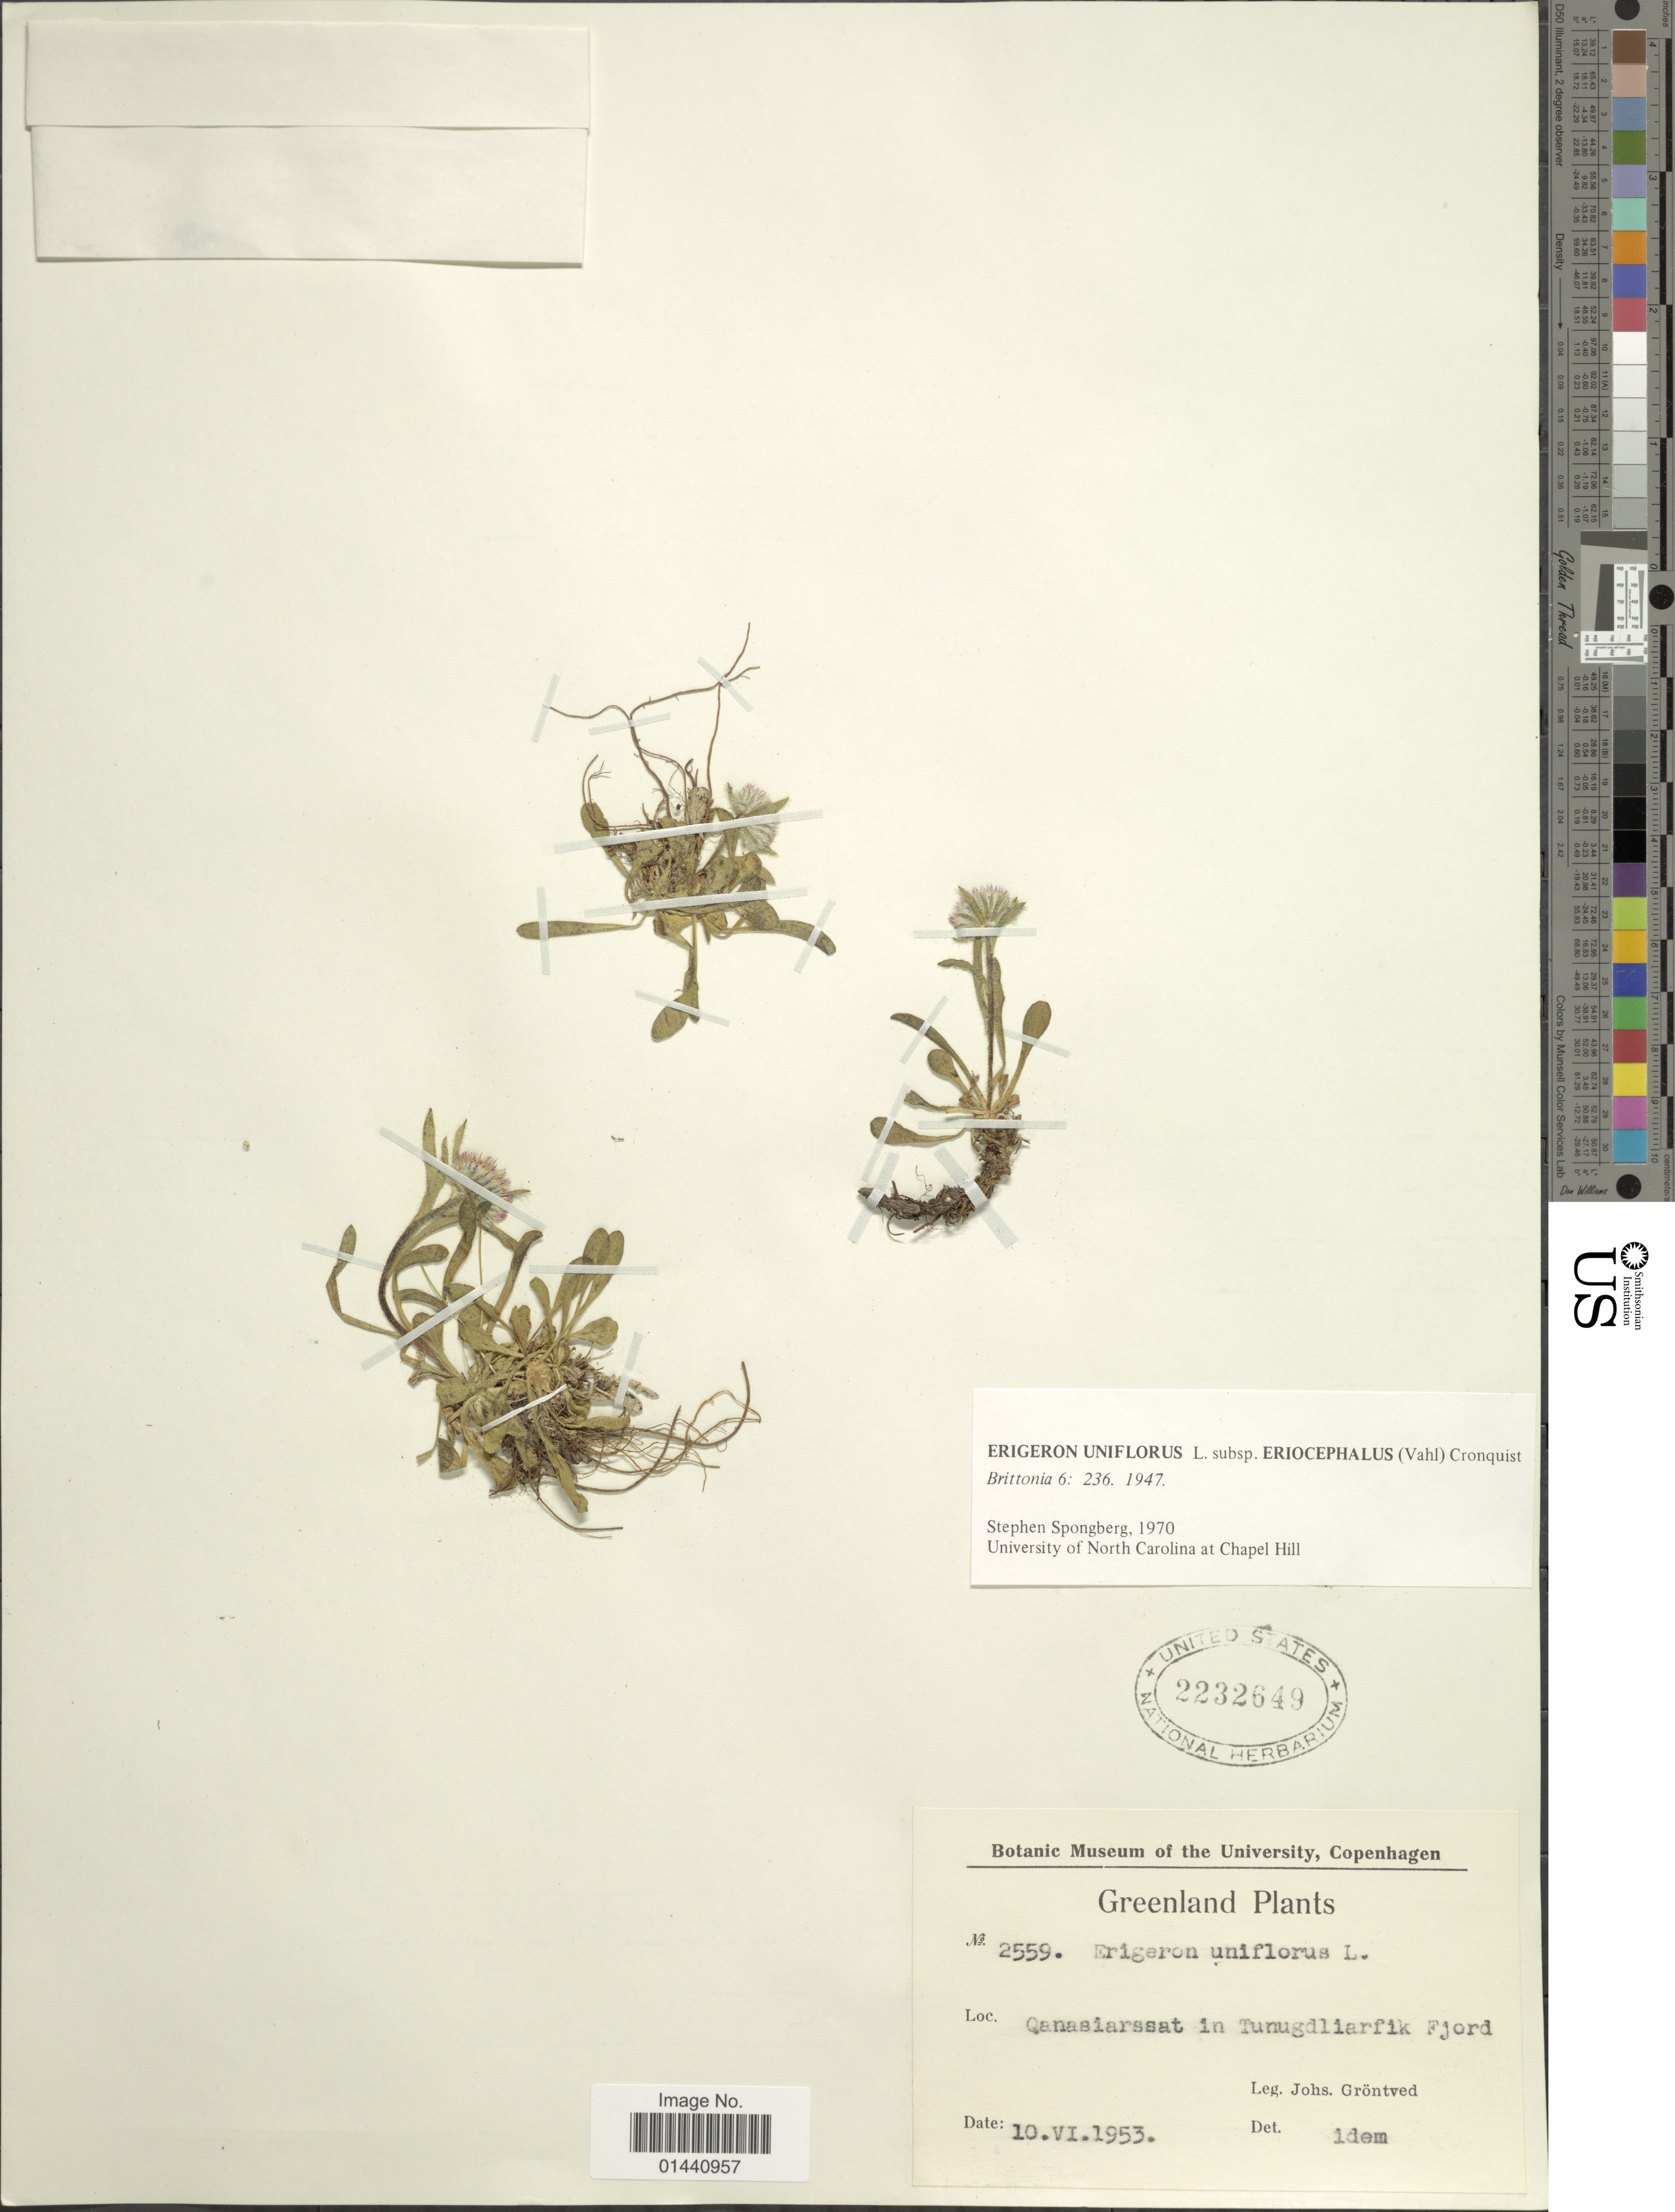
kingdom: Plantae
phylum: Tracheophyta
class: Magnoliopsida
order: Asterales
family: Asteraceae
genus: Erigeron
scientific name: Erigeron eriocephalus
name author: J. Vahl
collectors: J. Gröntved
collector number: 2559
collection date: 1953-06-10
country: Greenland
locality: Qanaisiarssat in Tunugdliarfik Fjord.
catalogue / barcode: US 2232649